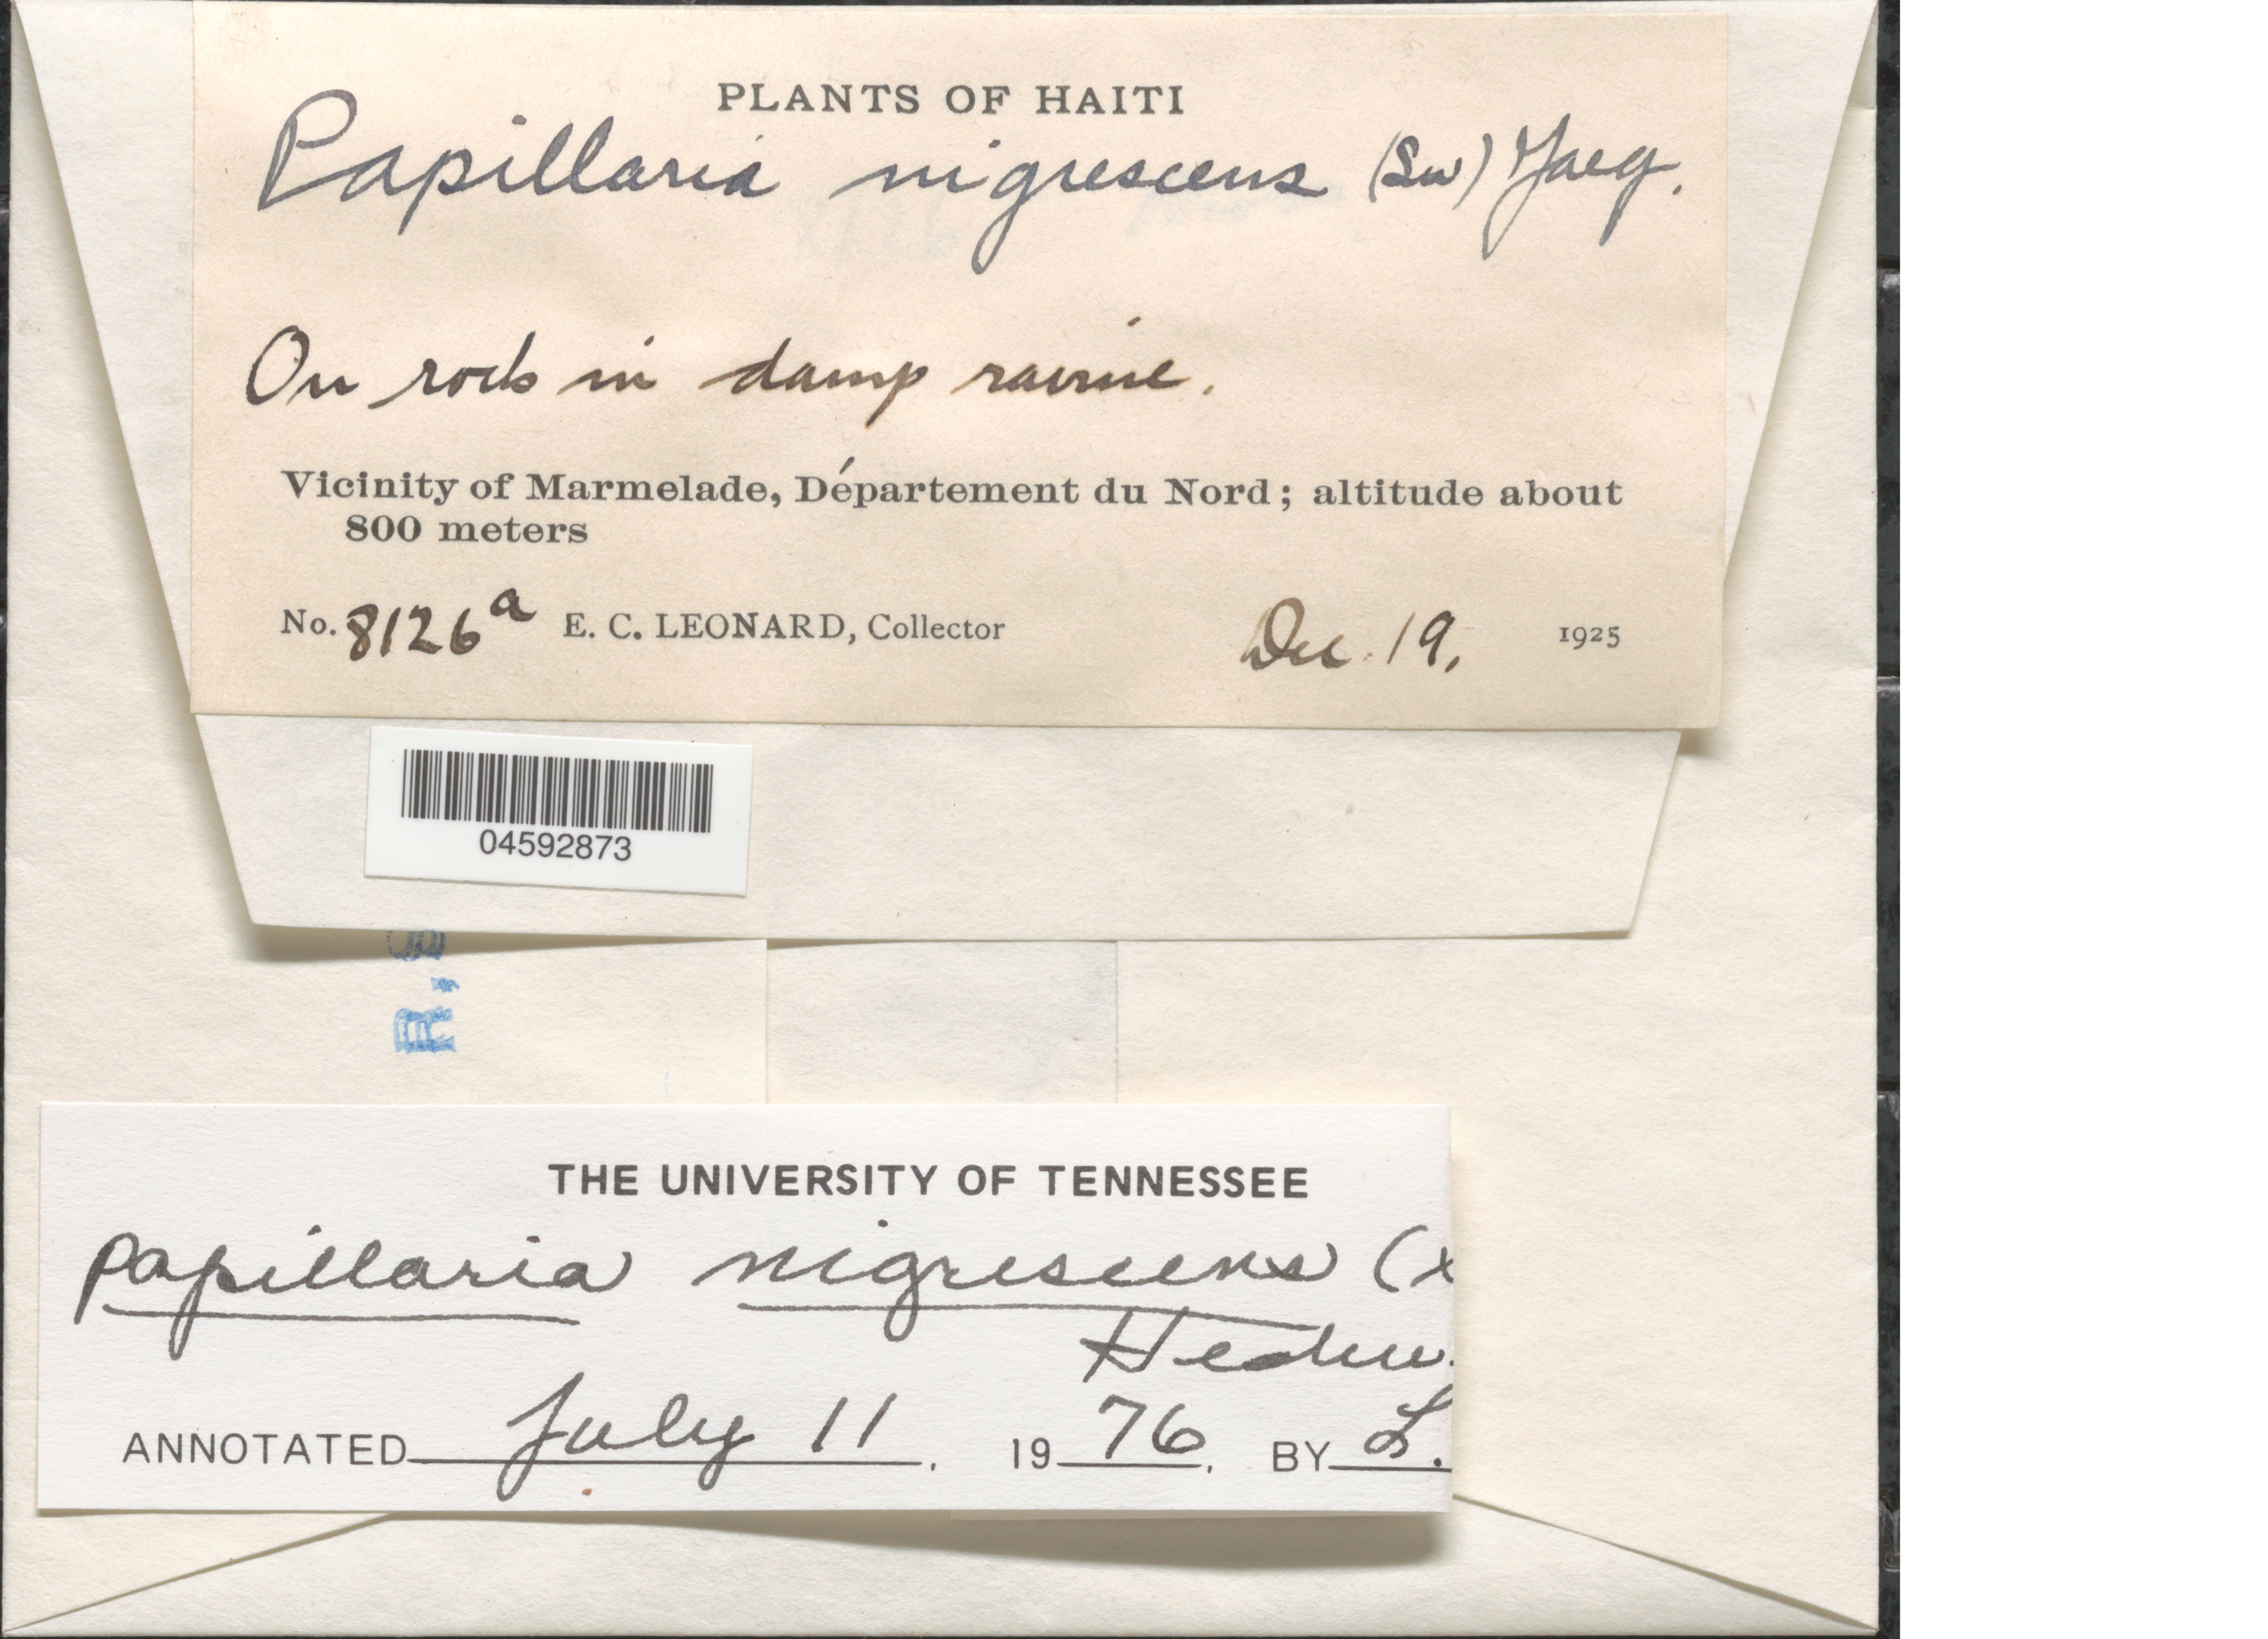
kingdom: Plantae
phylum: Bryophyta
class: Bryopsida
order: Hypnales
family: Meteoriaceae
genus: Papillaria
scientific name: Papillaria nigrescens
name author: (Hedw.) A. Jaeger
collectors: E. C. Leonard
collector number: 8126a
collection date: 1925-12-19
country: Haiti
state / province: Nord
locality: Vicinity of Marmelade, Département du Nord.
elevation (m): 800